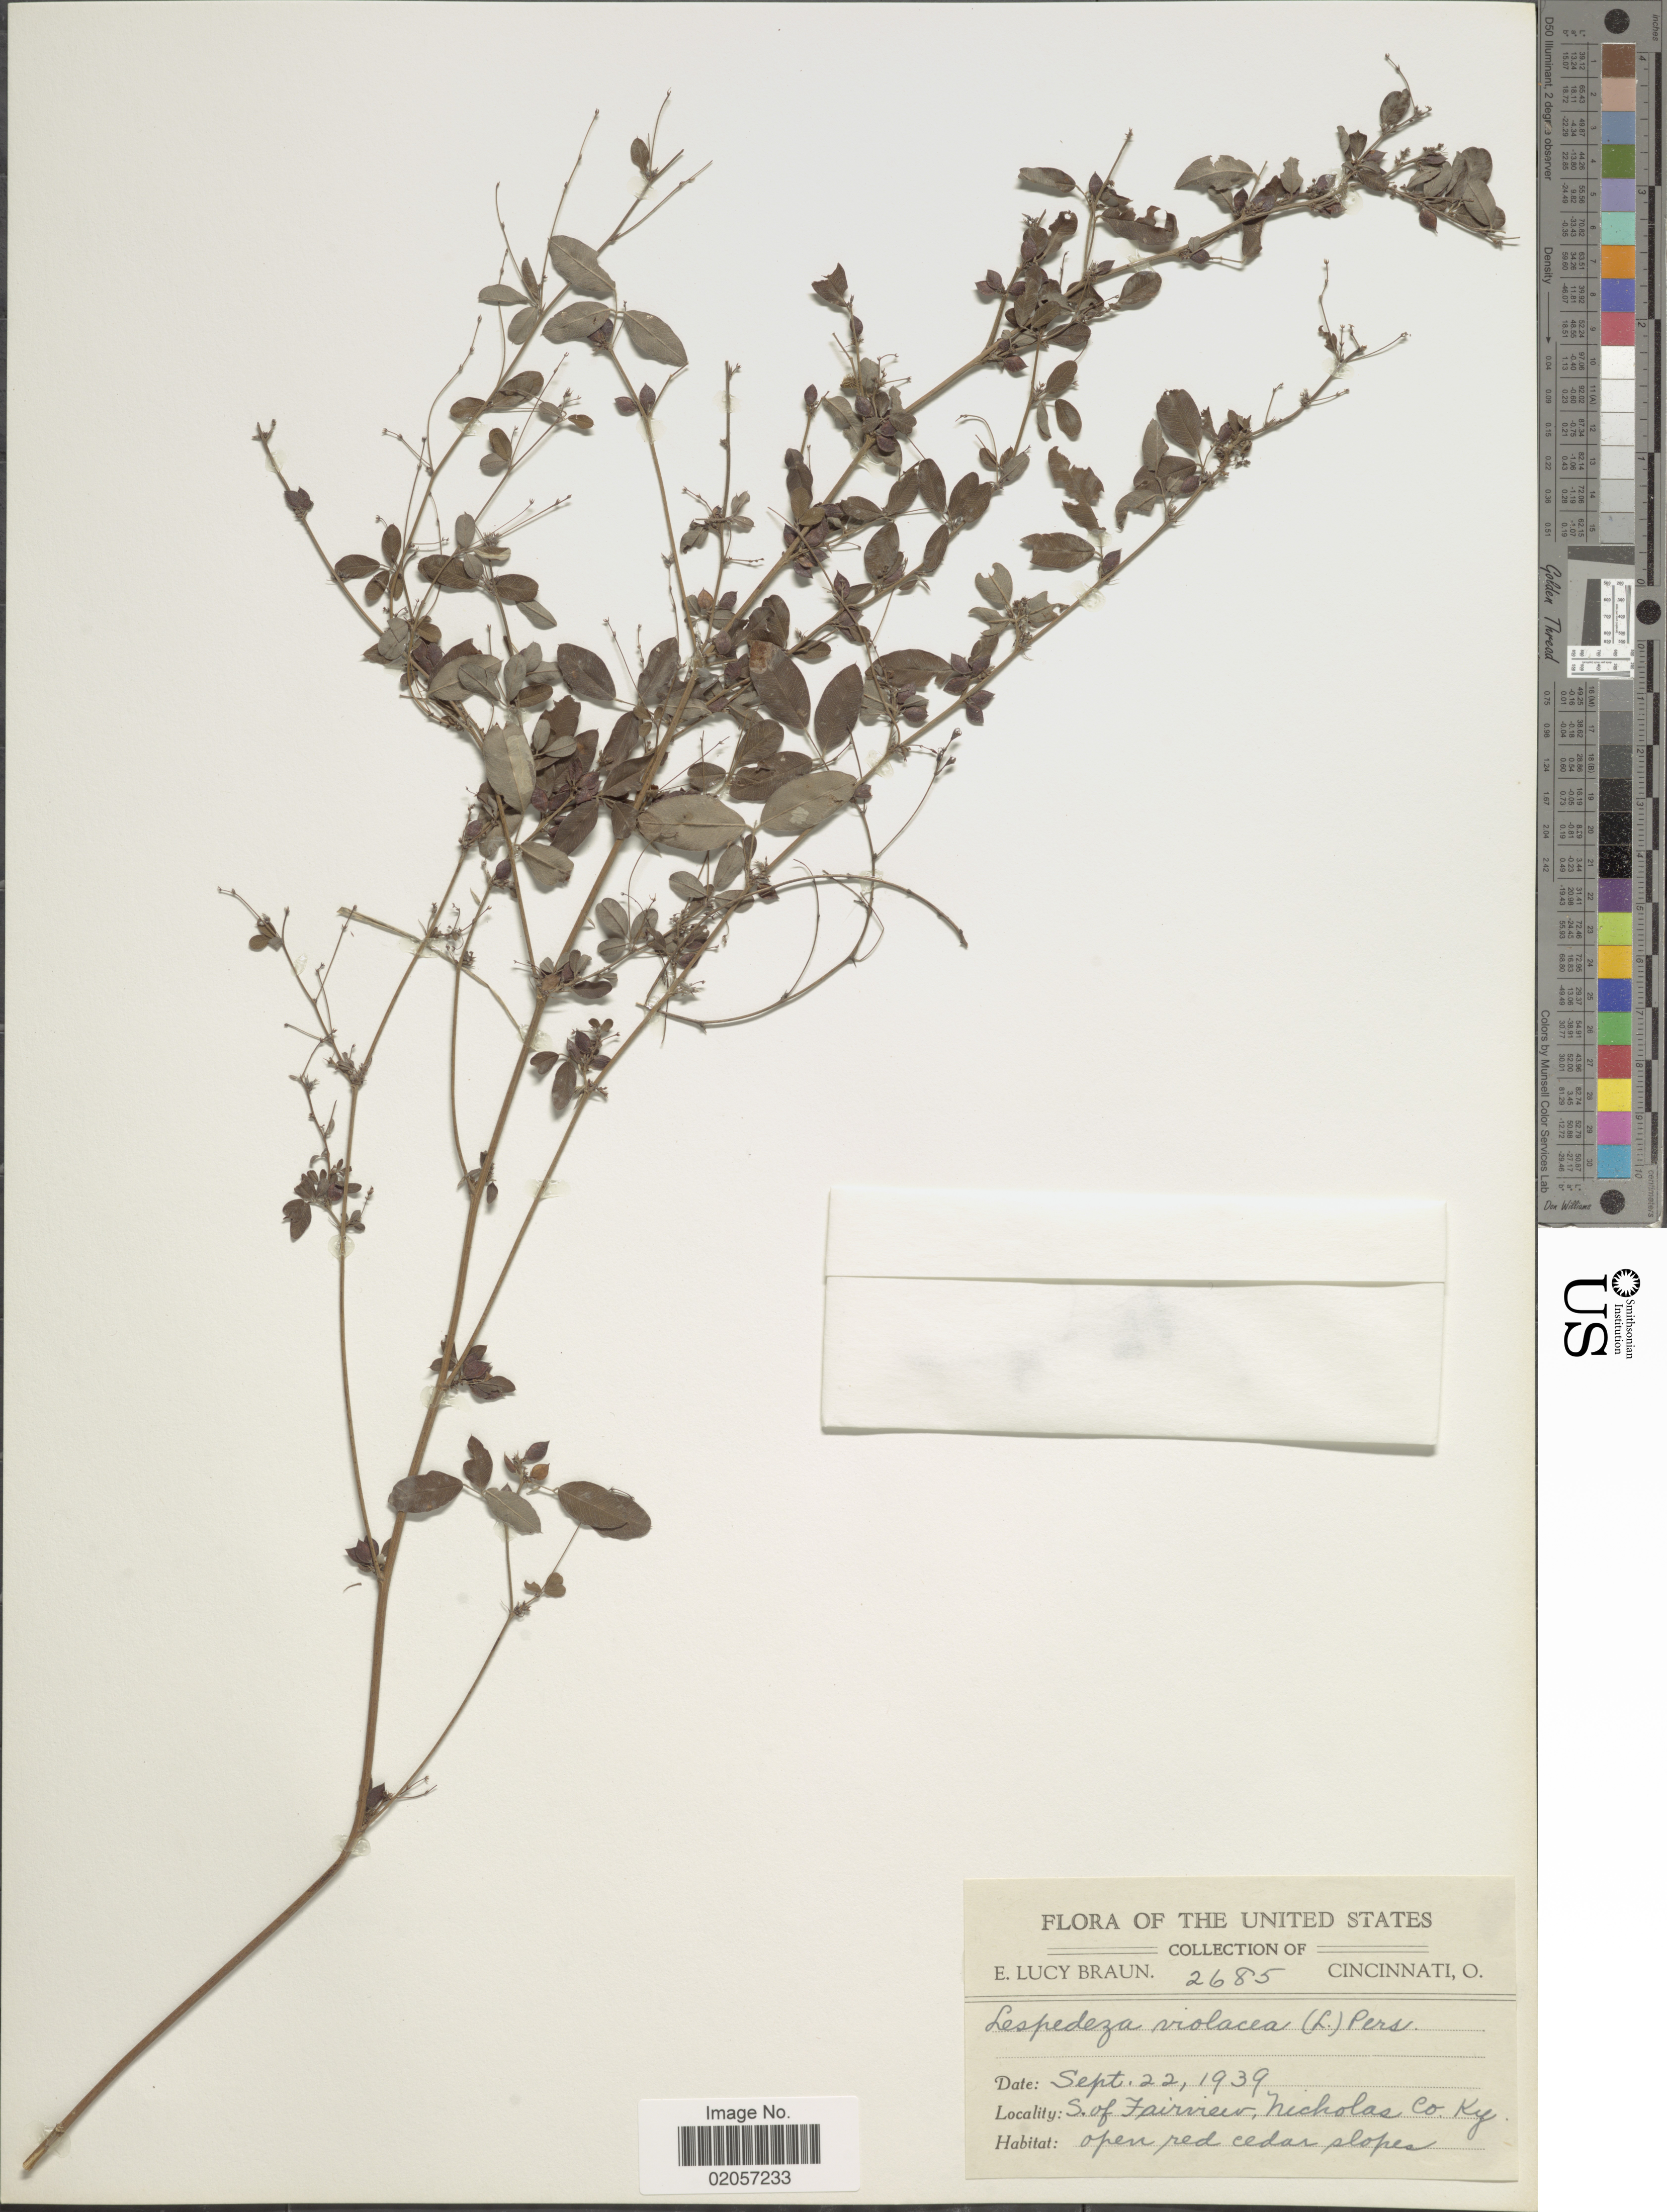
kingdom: Plantae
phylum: Tracheophyta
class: Magnoliopsida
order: Fabales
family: Fabaceae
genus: Lespedeza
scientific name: Lespedeza violacea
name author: (L.) Pers.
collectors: E. L. Braun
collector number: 2685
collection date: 1939-09-22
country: United States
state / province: Kentucky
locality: S. of Fairview, Nicholas Co. Ky.